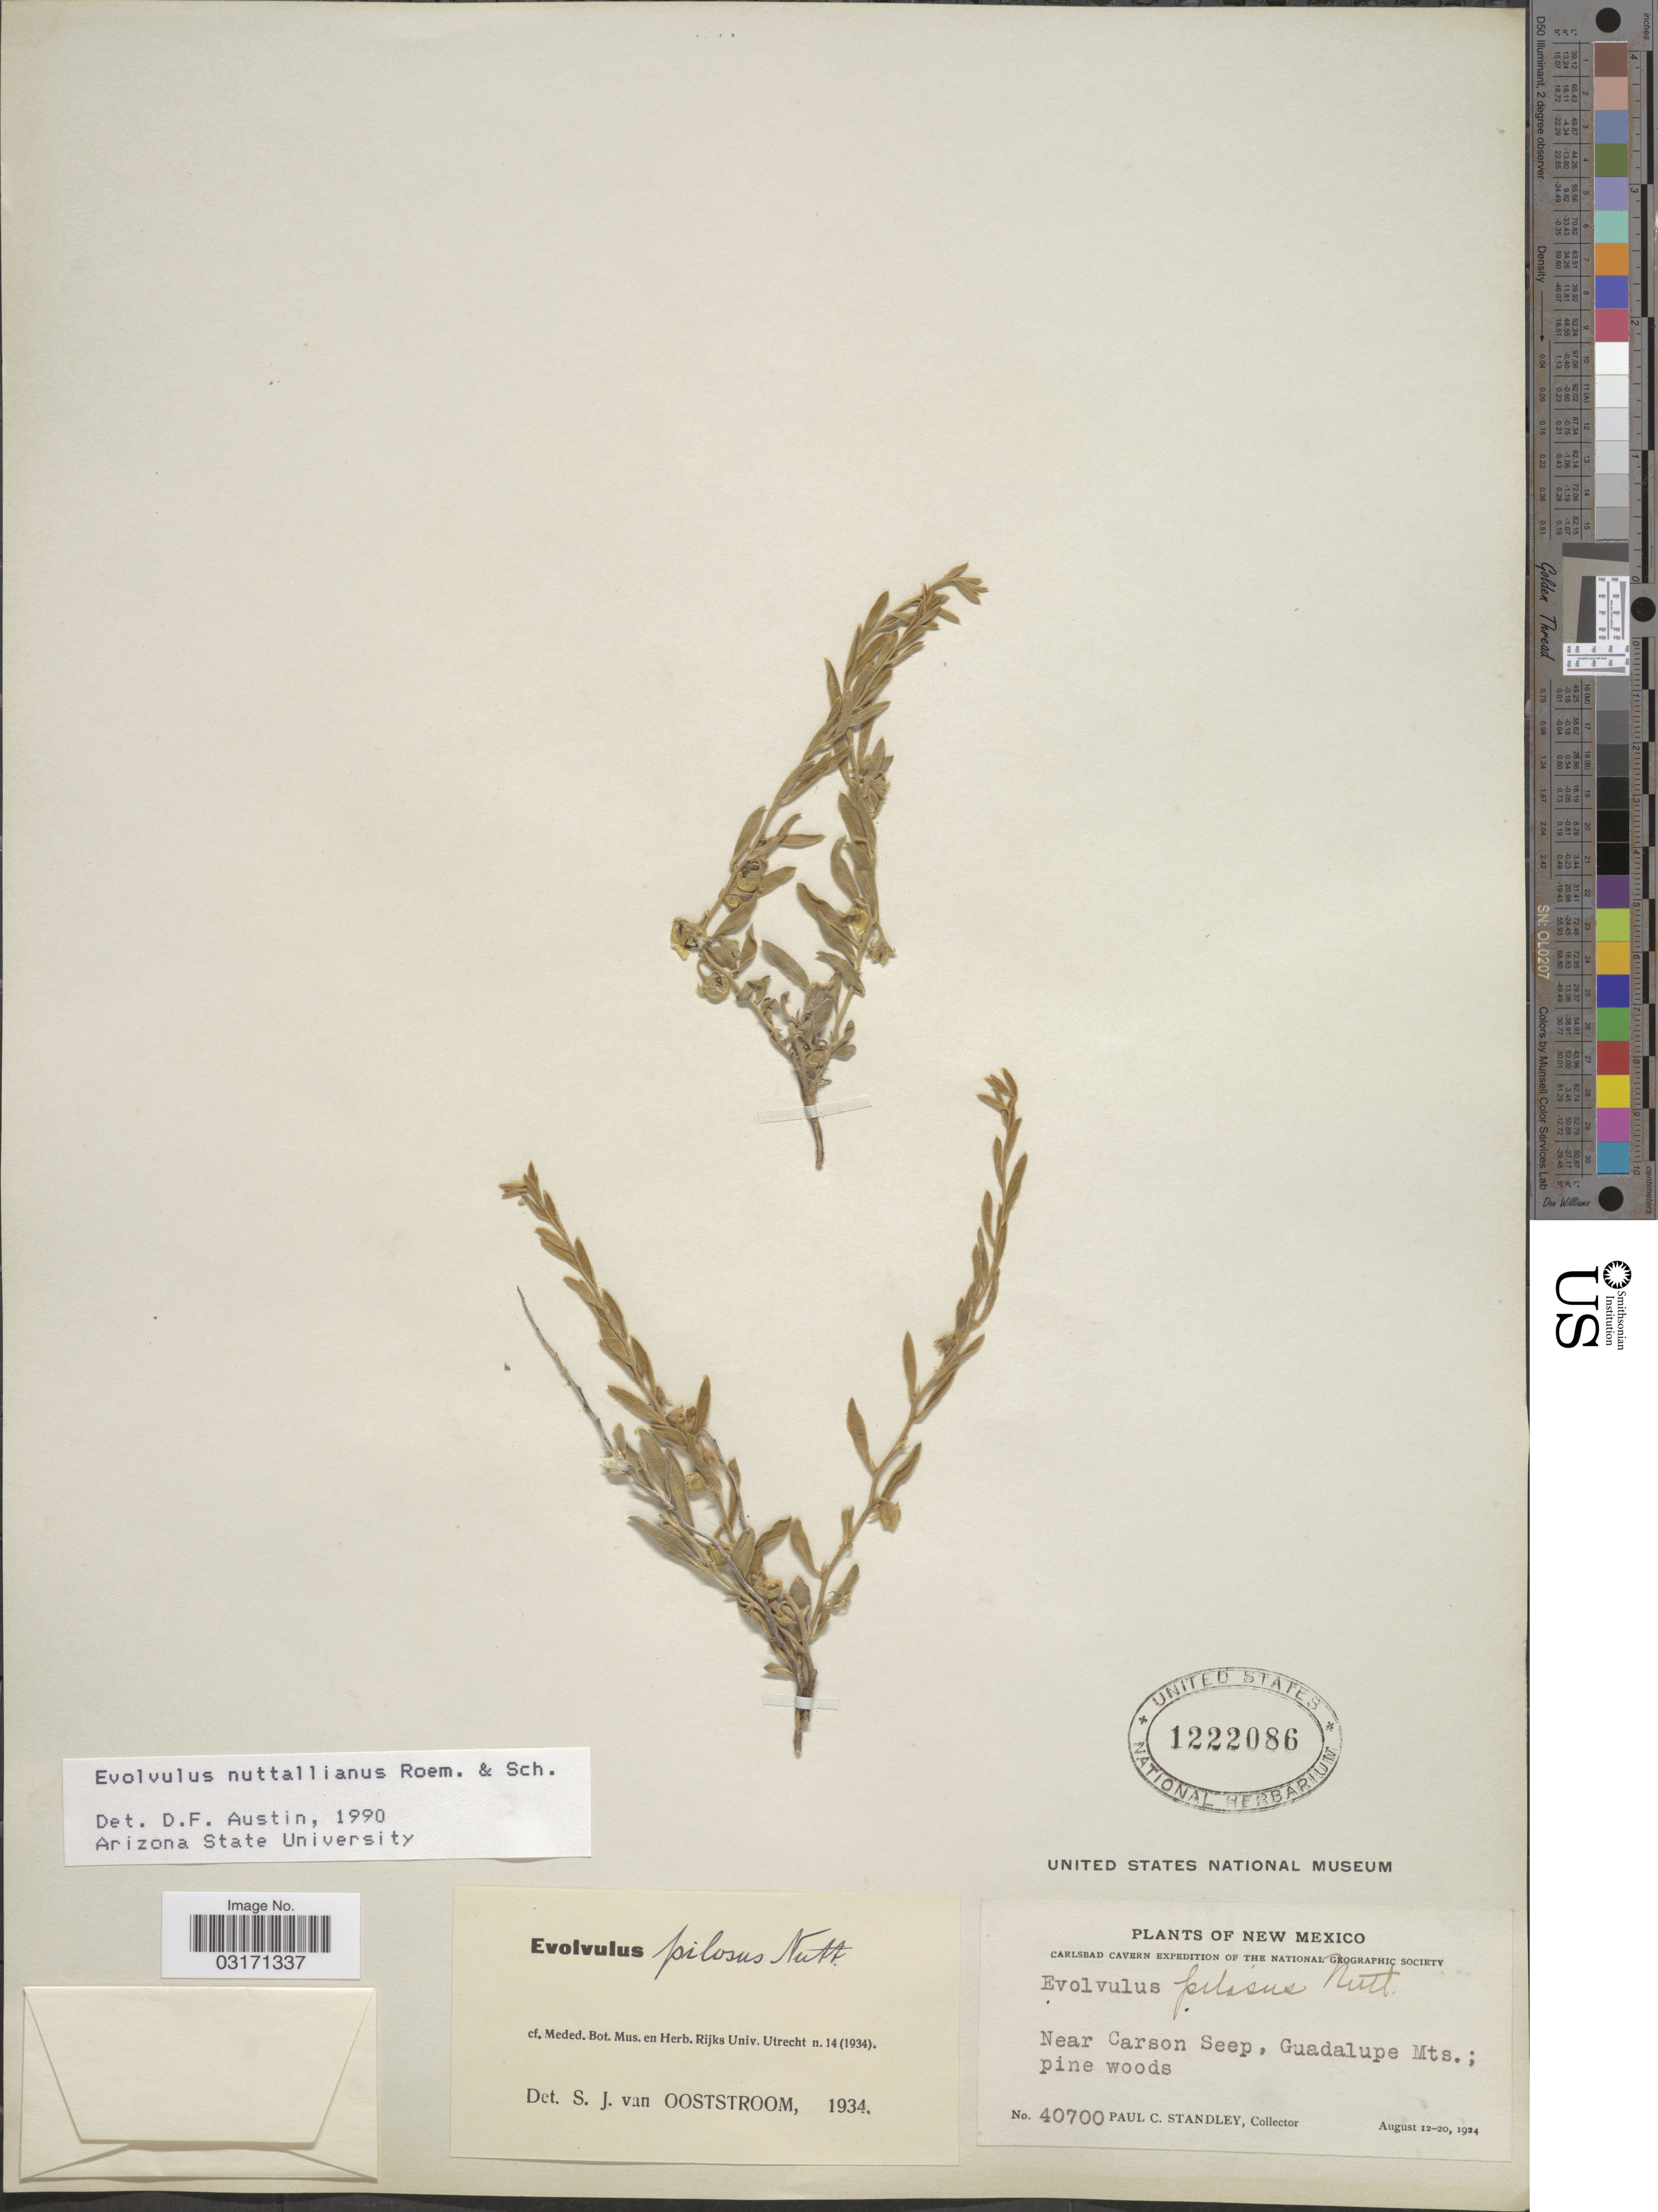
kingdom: Plantae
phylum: Tracheophyta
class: Magnoliopsida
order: Solanales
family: Convolvulaceae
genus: Evolvulus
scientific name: Evolvulus nuttallianus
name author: Roem. & Schult.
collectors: P. C. Standley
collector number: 40700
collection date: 1924-08-12/1924-08-20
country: United States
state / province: New Mexico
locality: Near Carson Seep, Guadalupe Mts.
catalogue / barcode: US 1222086